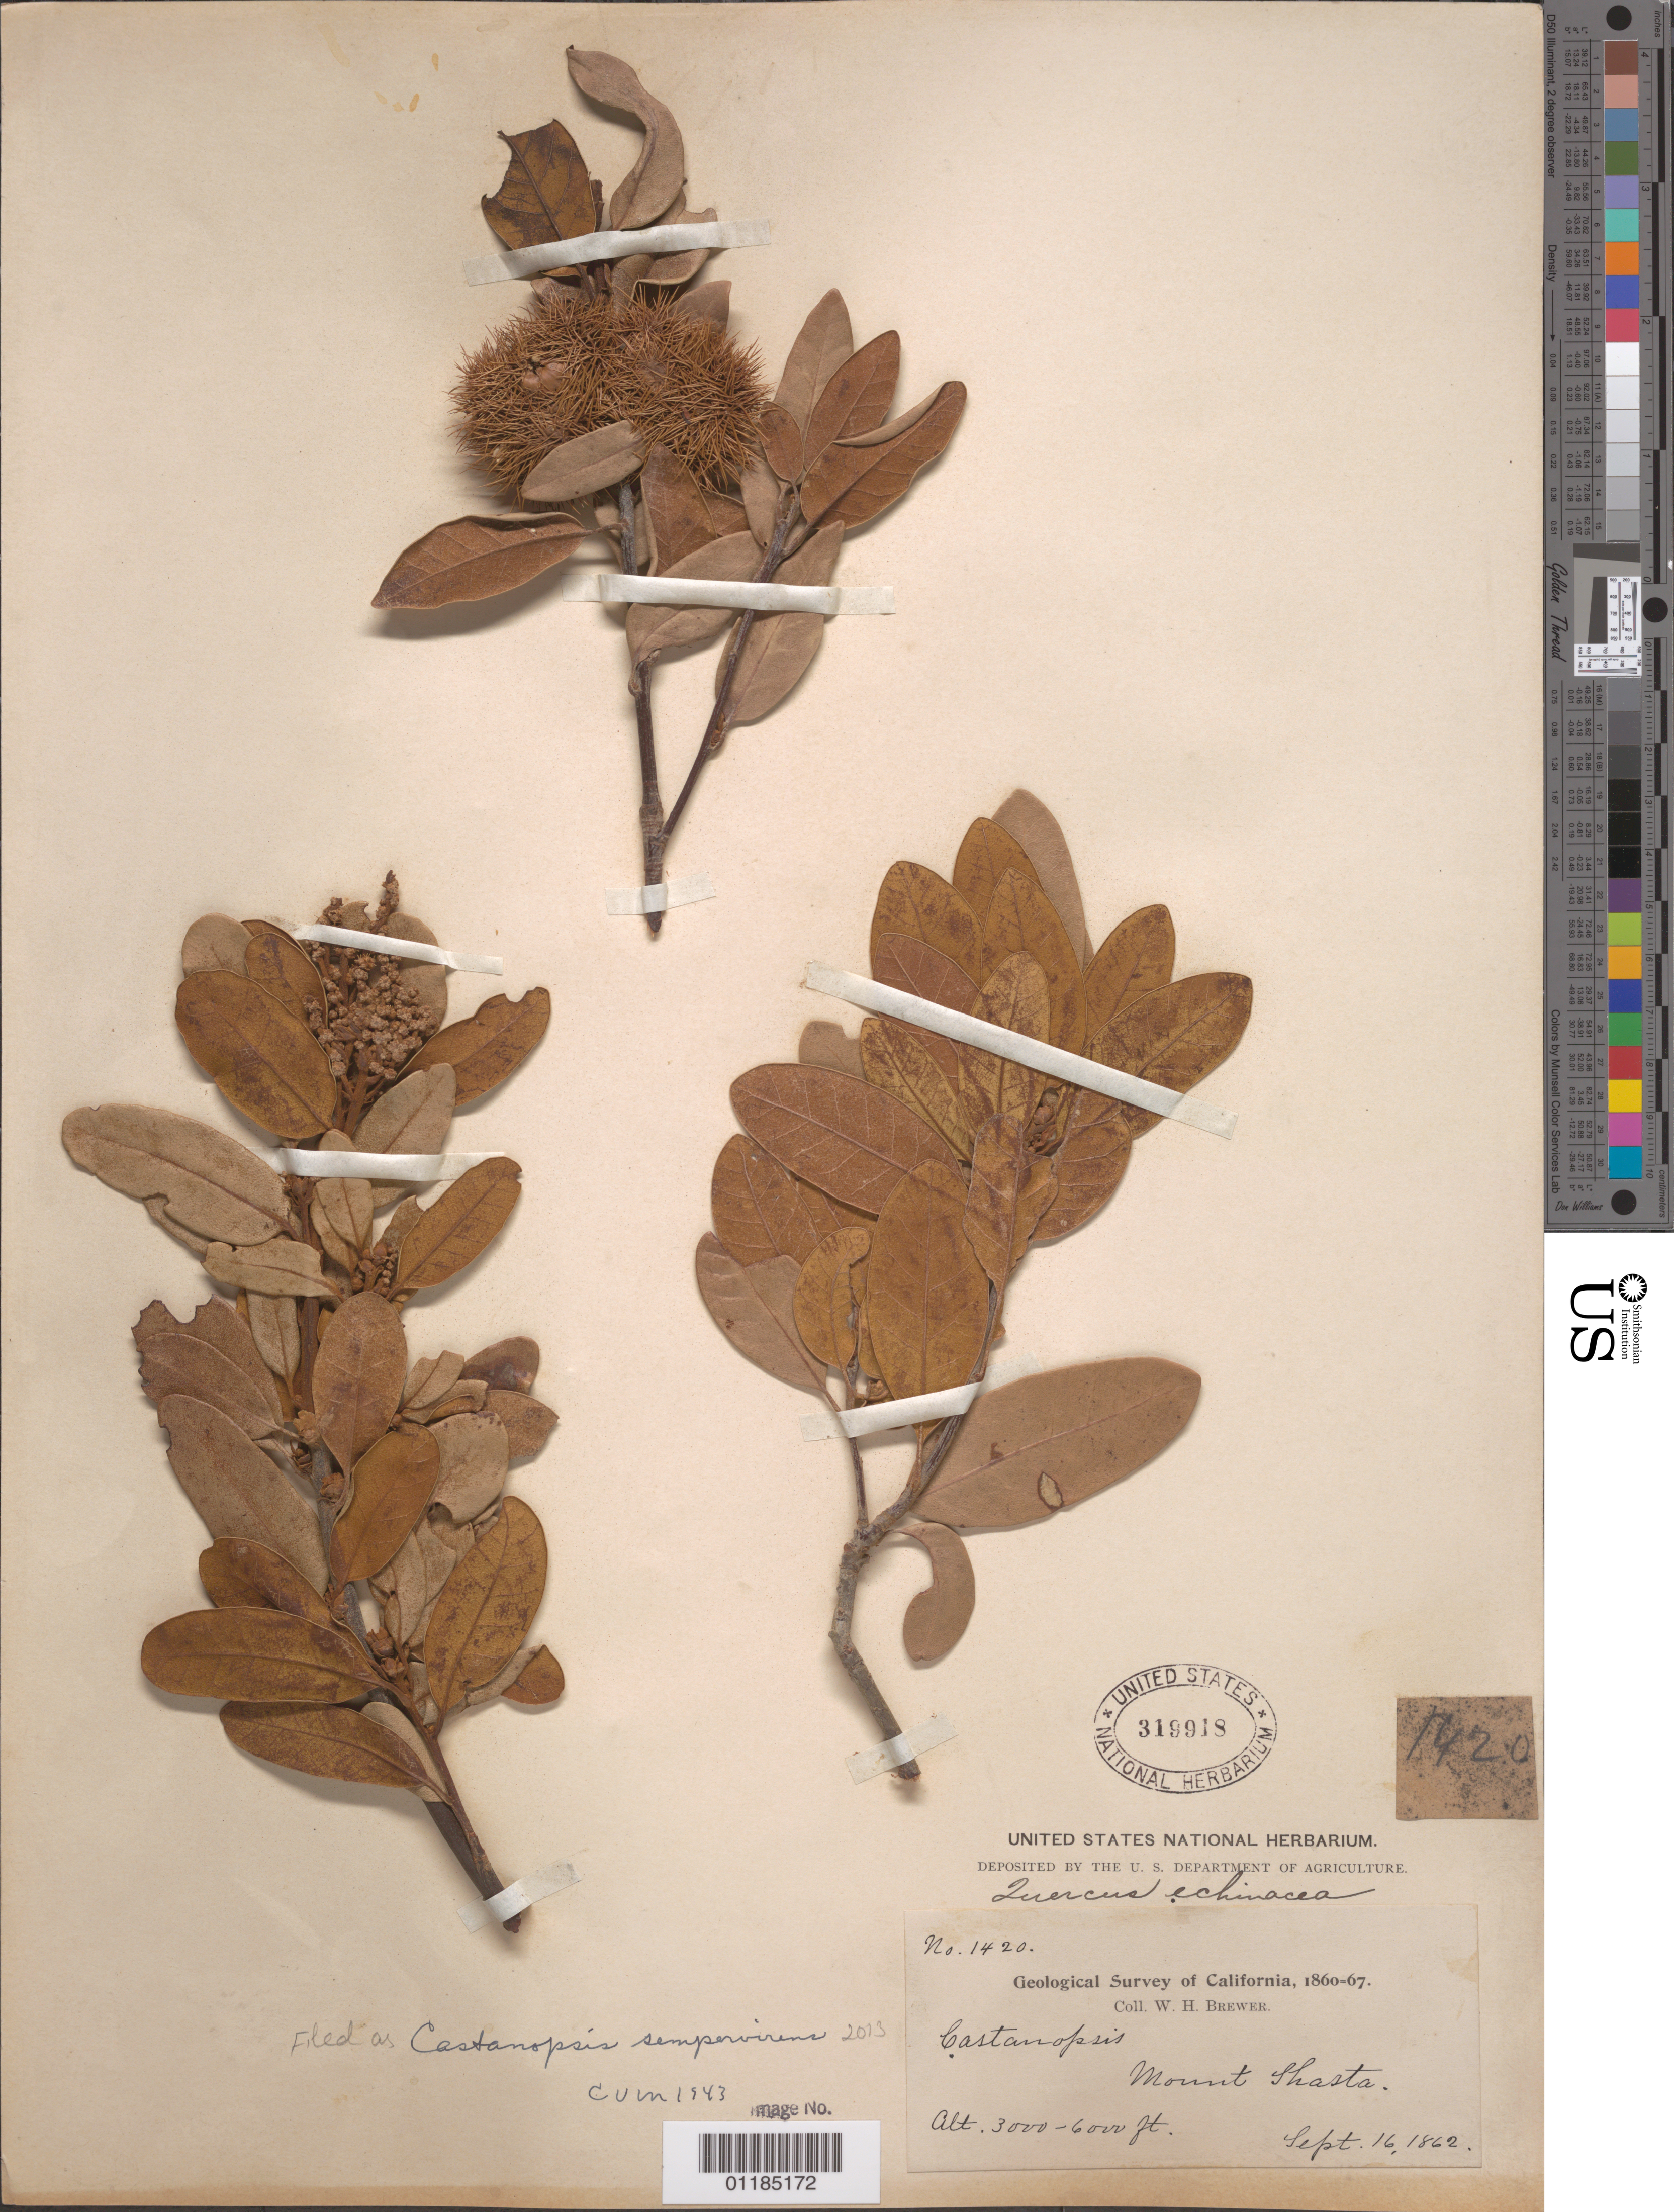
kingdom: Plantae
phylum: Tracheophyta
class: Magnoliopsida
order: Fagales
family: Fagaceae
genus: Chrysolepis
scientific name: Chrysolepis sempervirens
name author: (Kellogg) Hjelmq.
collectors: W. H. Brewer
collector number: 1420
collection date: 1862-09-16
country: United States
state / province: California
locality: Mount Shasta.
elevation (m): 2438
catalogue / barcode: US 319918